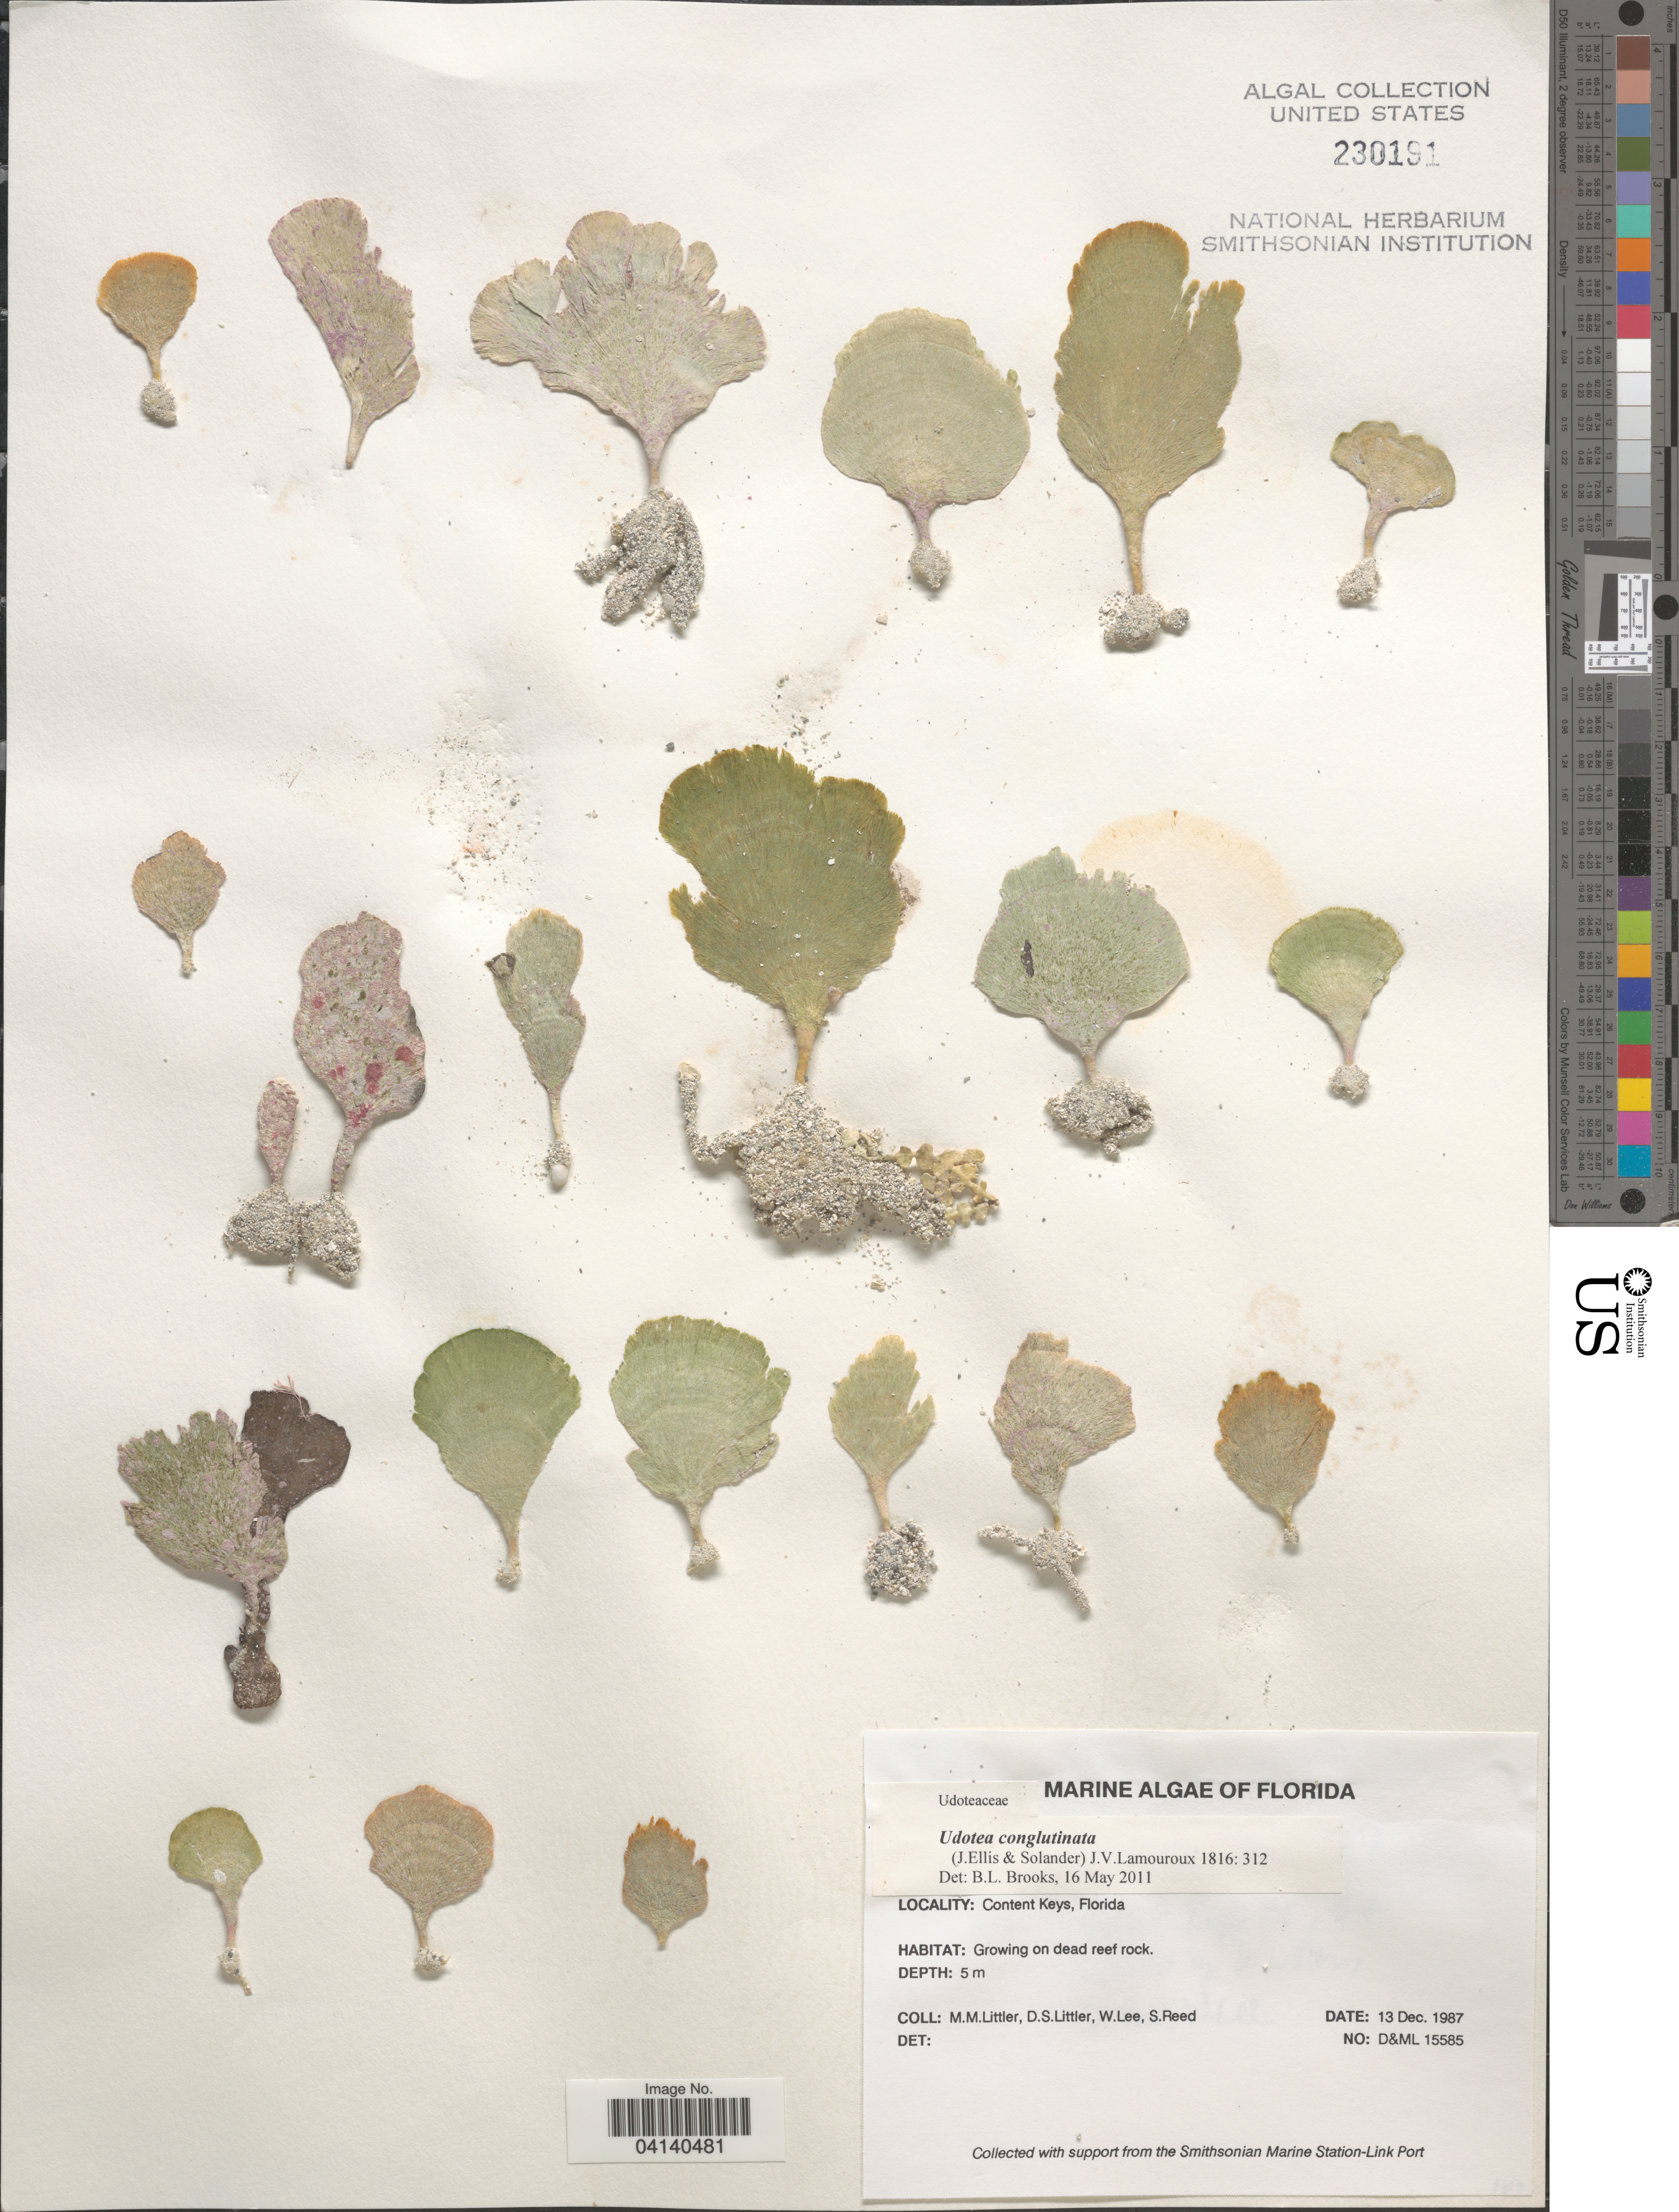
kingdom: Plantae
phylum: Chlorophyta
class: Ulvophyceae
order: Bryopsidales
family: Udoteaceae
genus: Udotea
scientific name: Udotea conglutinata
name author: (Ellis & Sol.) J.V.Lamouroux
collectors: D. S. Littler, W. Lee & S. Reed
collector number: D&ML15585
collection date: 1987-12-13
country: United States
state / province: Florida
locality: Content Keys.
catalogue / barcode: US 230191